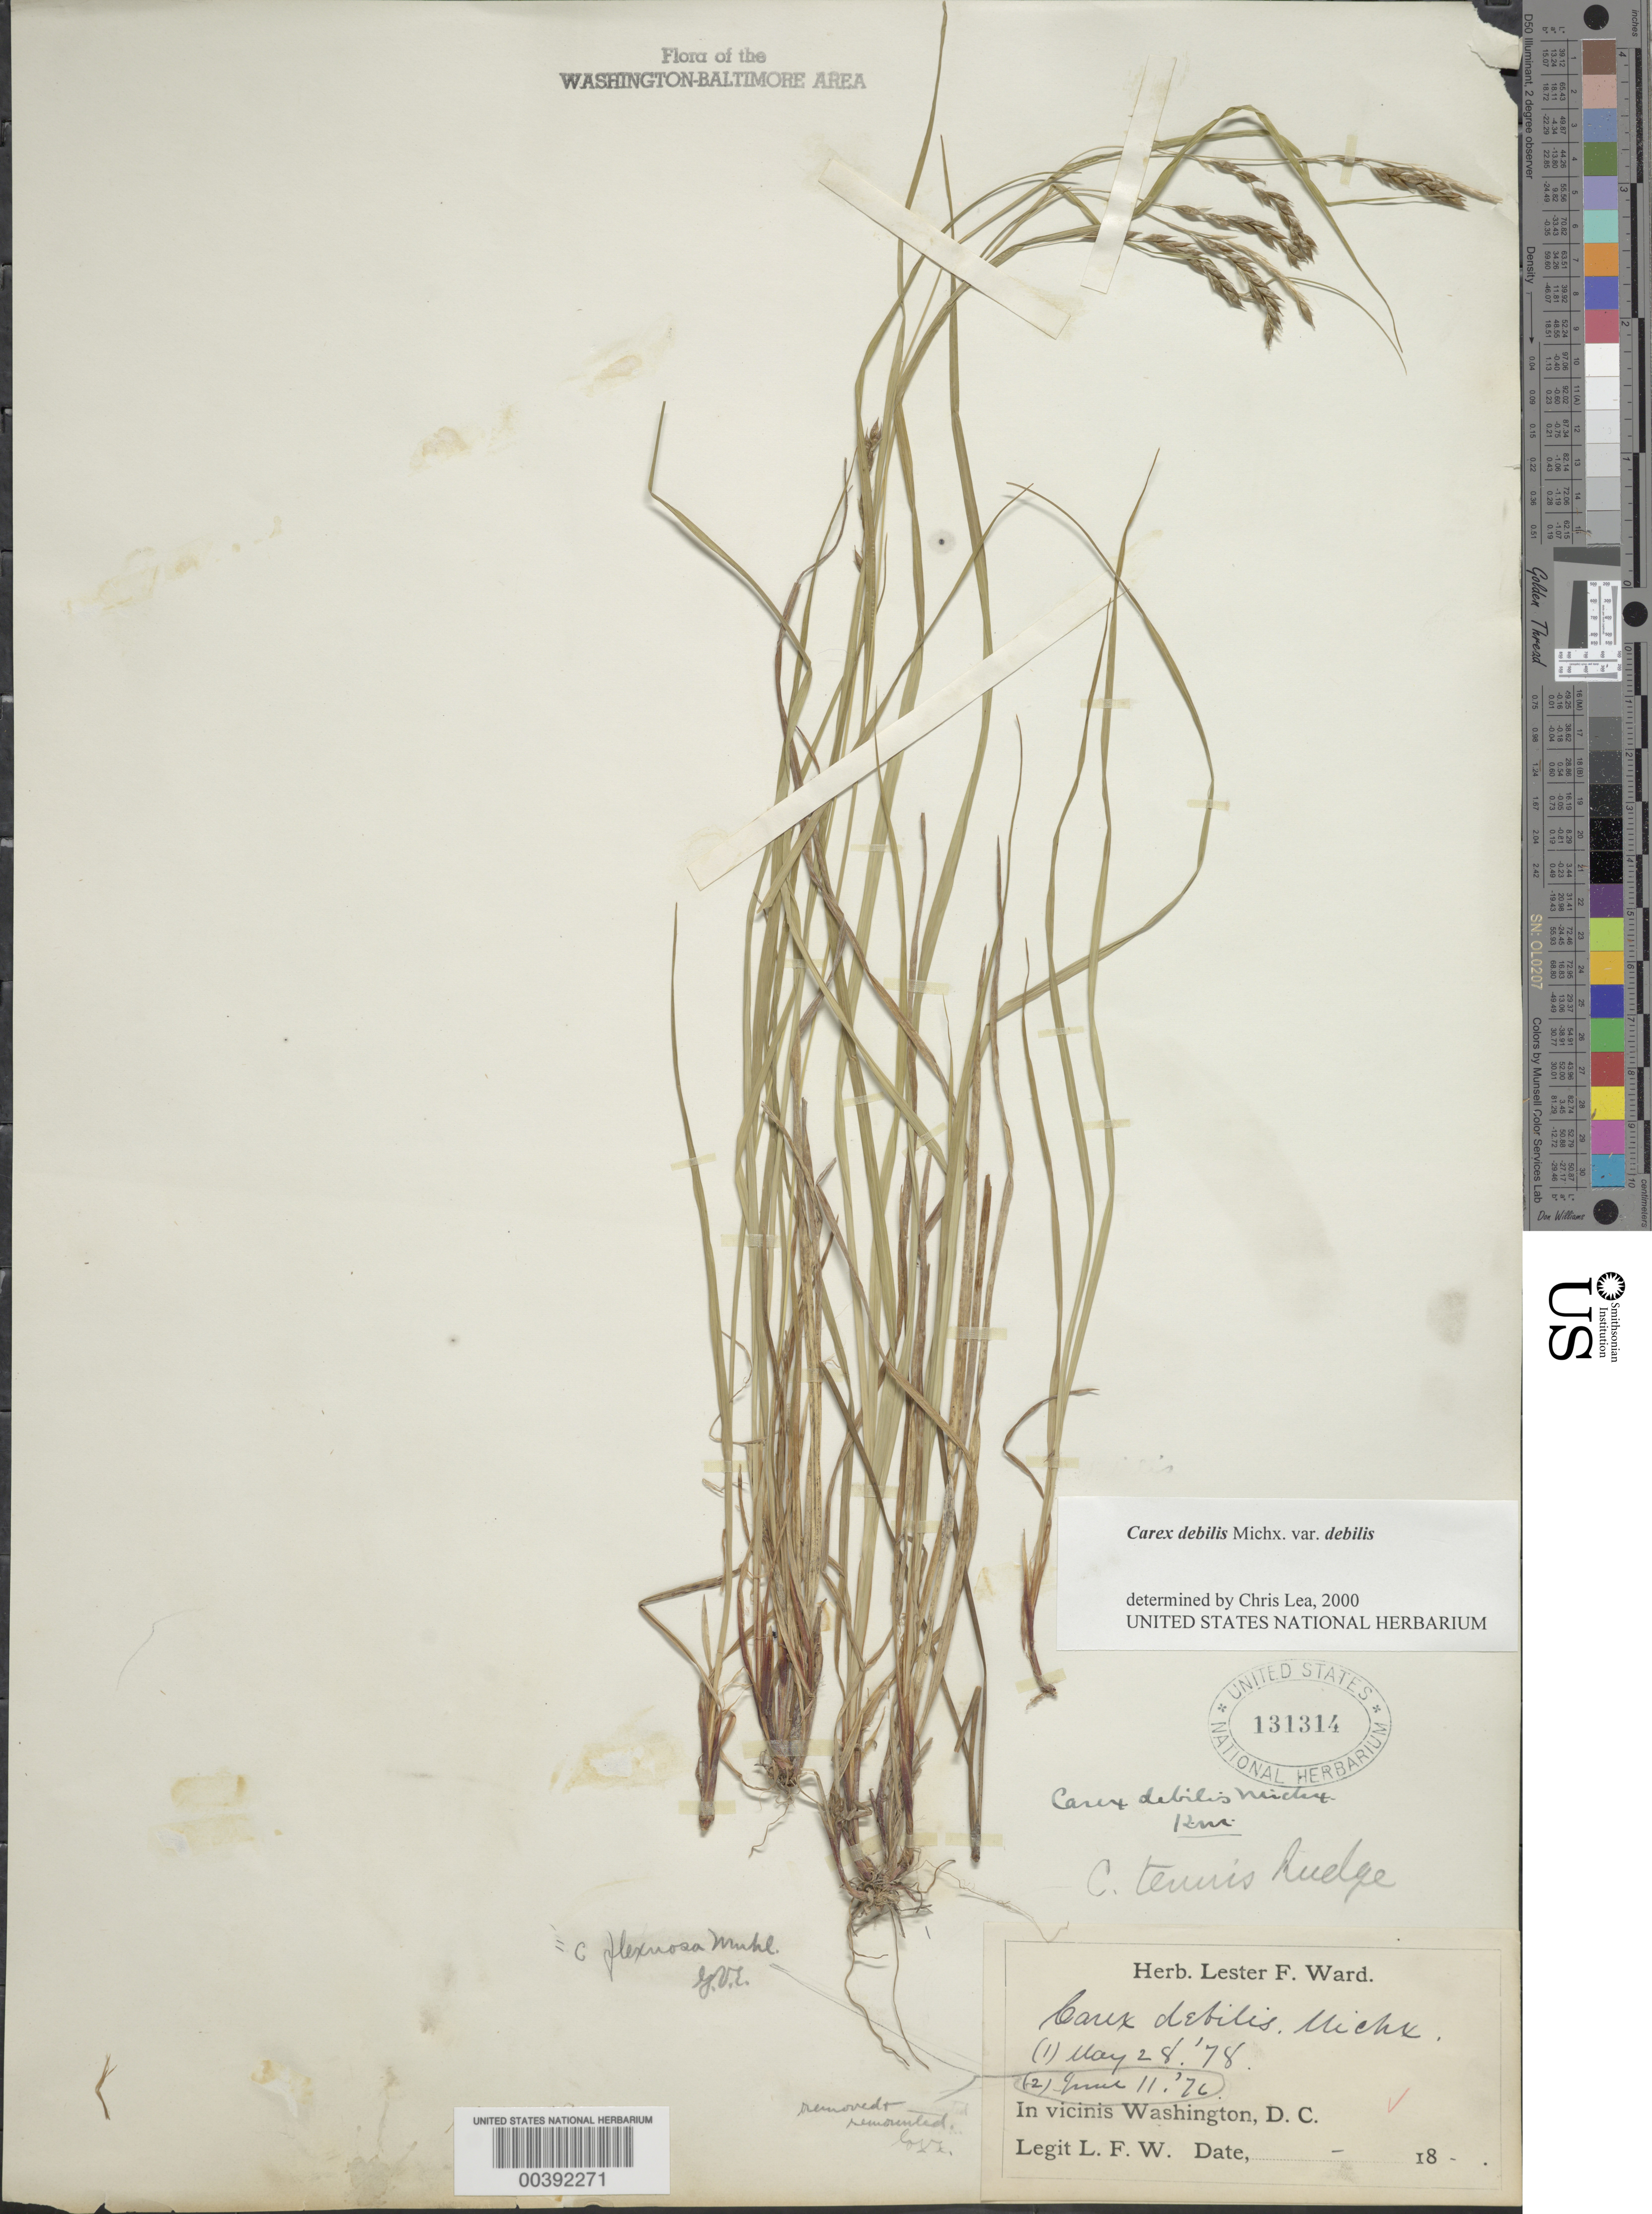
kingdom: Plantae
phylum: Tracheophyta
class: Liliopsida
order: Poales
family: Cyperaceae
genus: Carex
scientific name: Carex debilis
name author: Michx.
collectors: L. F. Ward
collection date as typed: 28 May 1878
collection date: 1878-05-28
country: United States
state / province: District of Columbia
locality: Washington DC Area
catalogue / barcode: US 131314